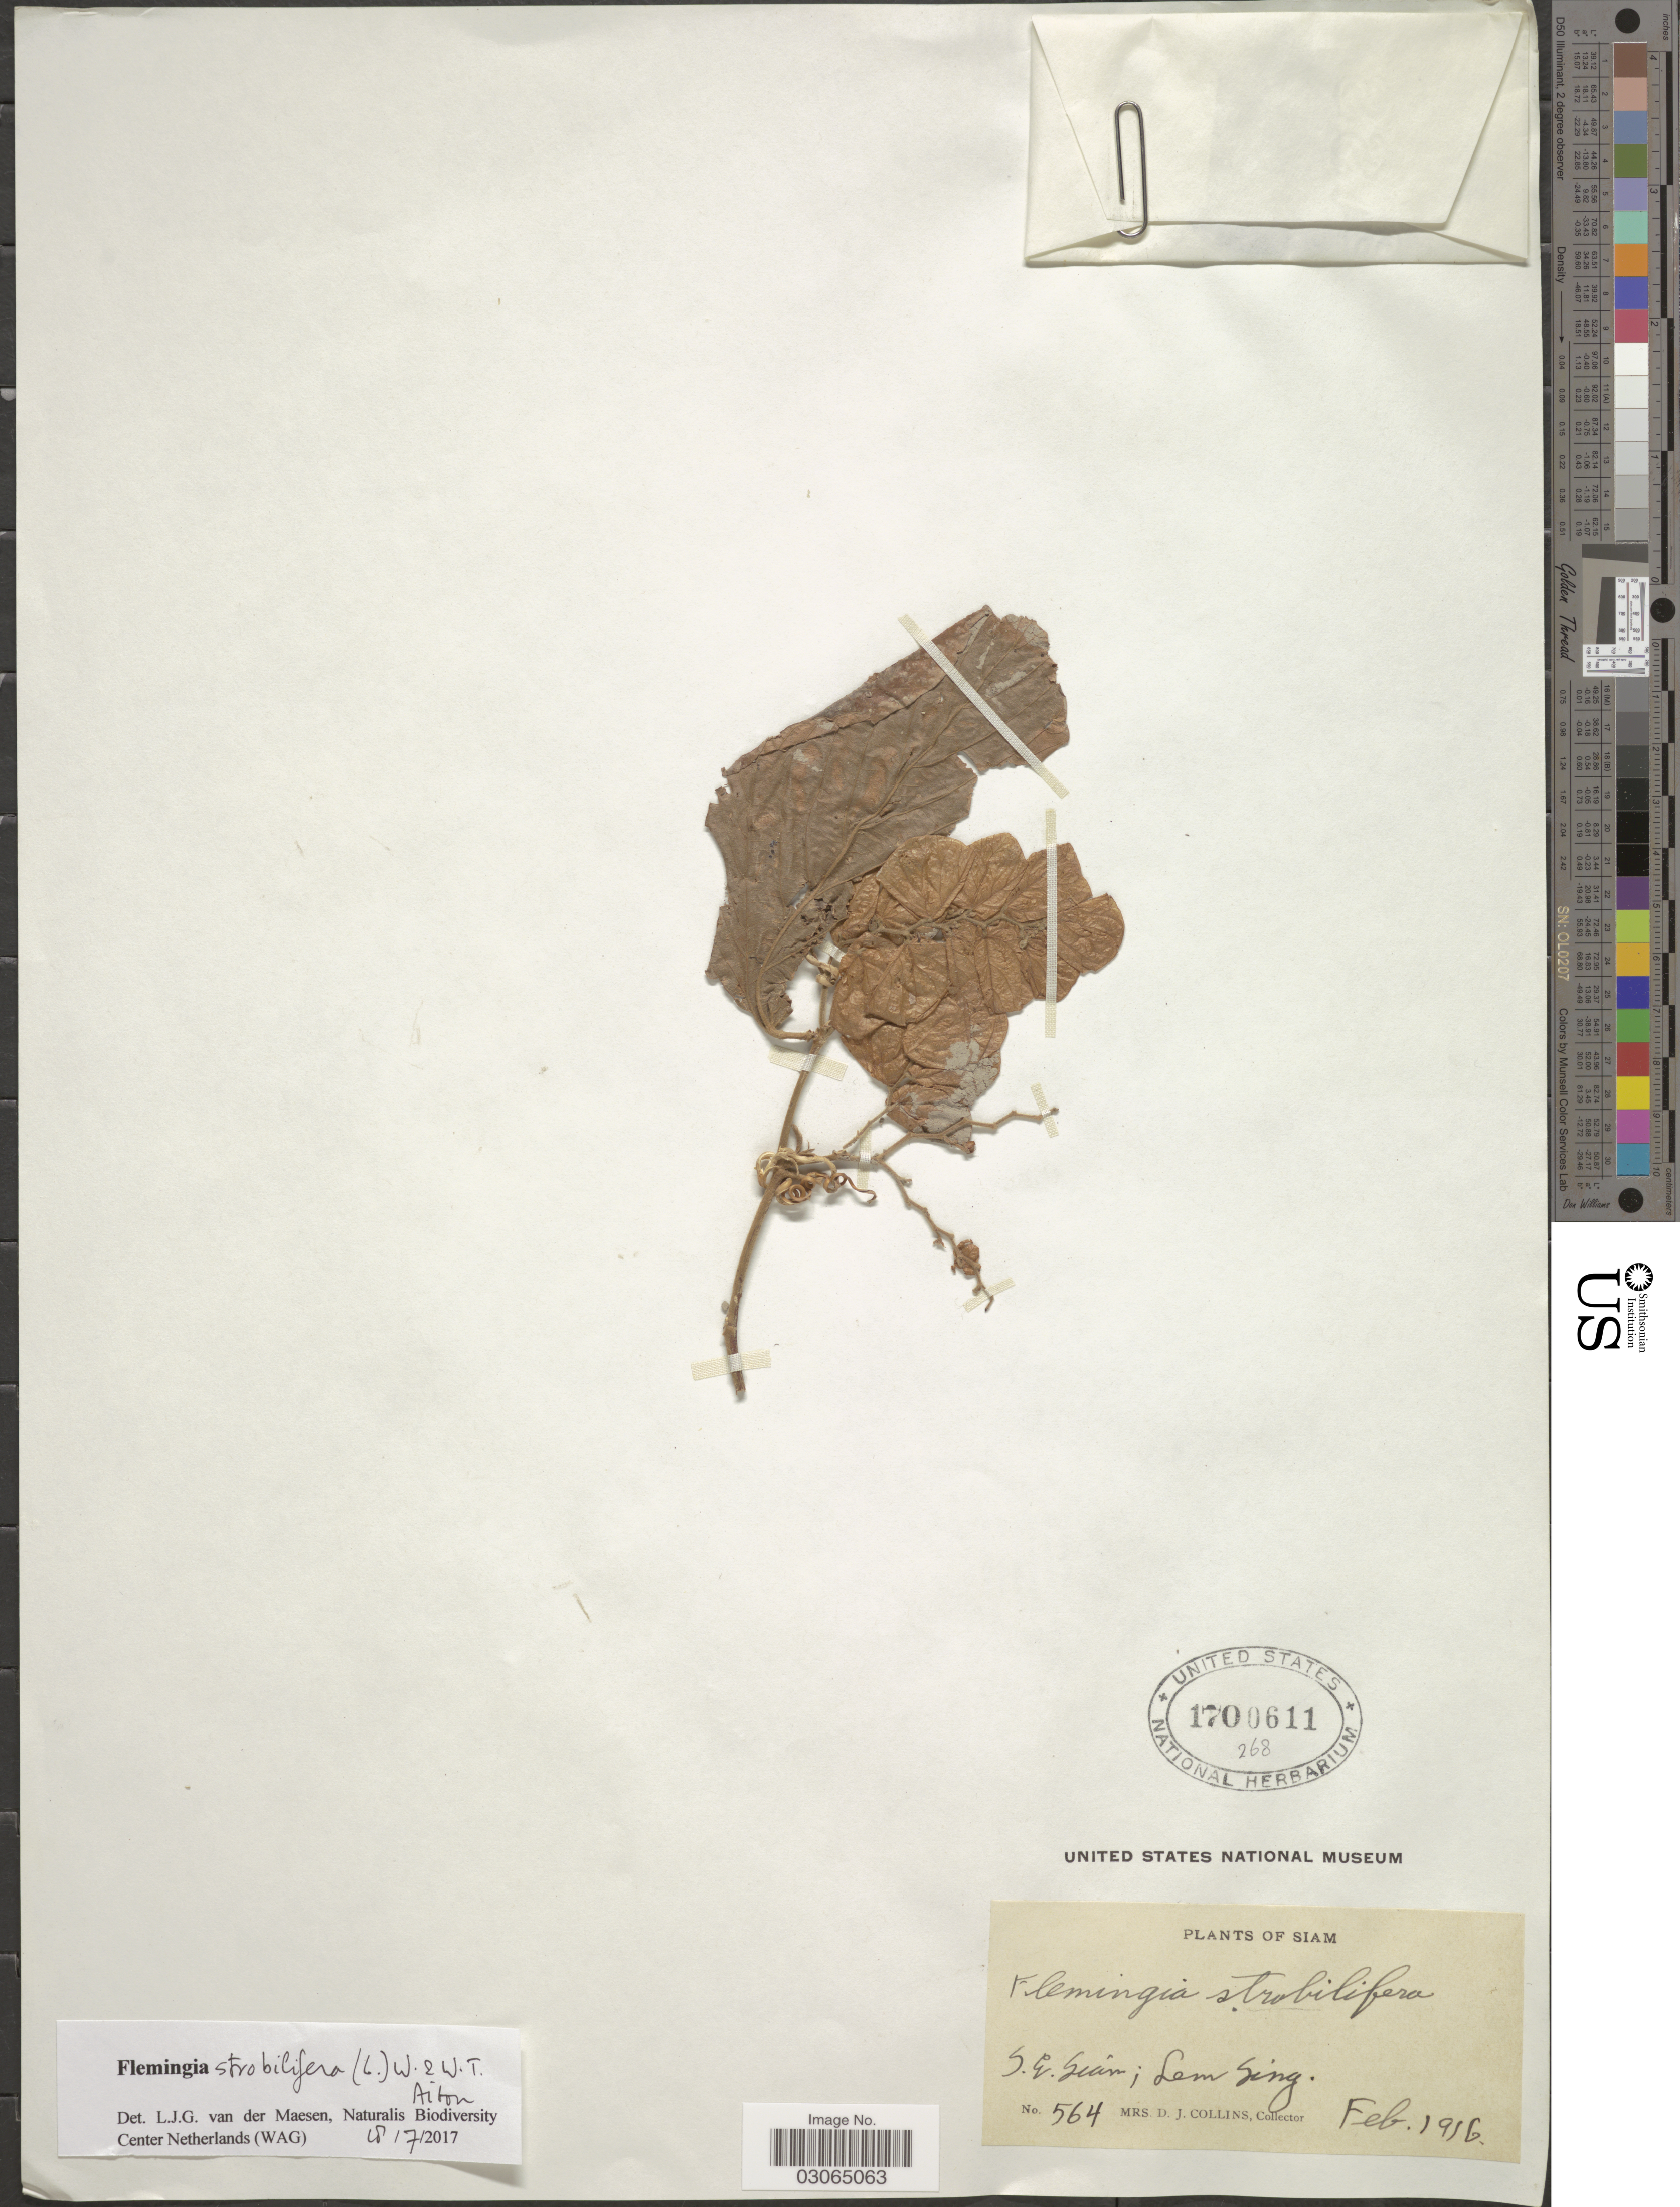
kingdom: Plantae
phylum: Tracheophyta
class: Magnoliopsida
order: Fabales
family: Fabaceae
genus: Flemingia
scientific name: Flemingia strobilifera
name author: (L.) W.T. Aiton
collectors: Mrs. D. J. Collins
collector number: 564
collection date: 1916-02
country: Thailand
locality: S.E. Siam; Lem Sing.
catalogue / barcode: US 1700611